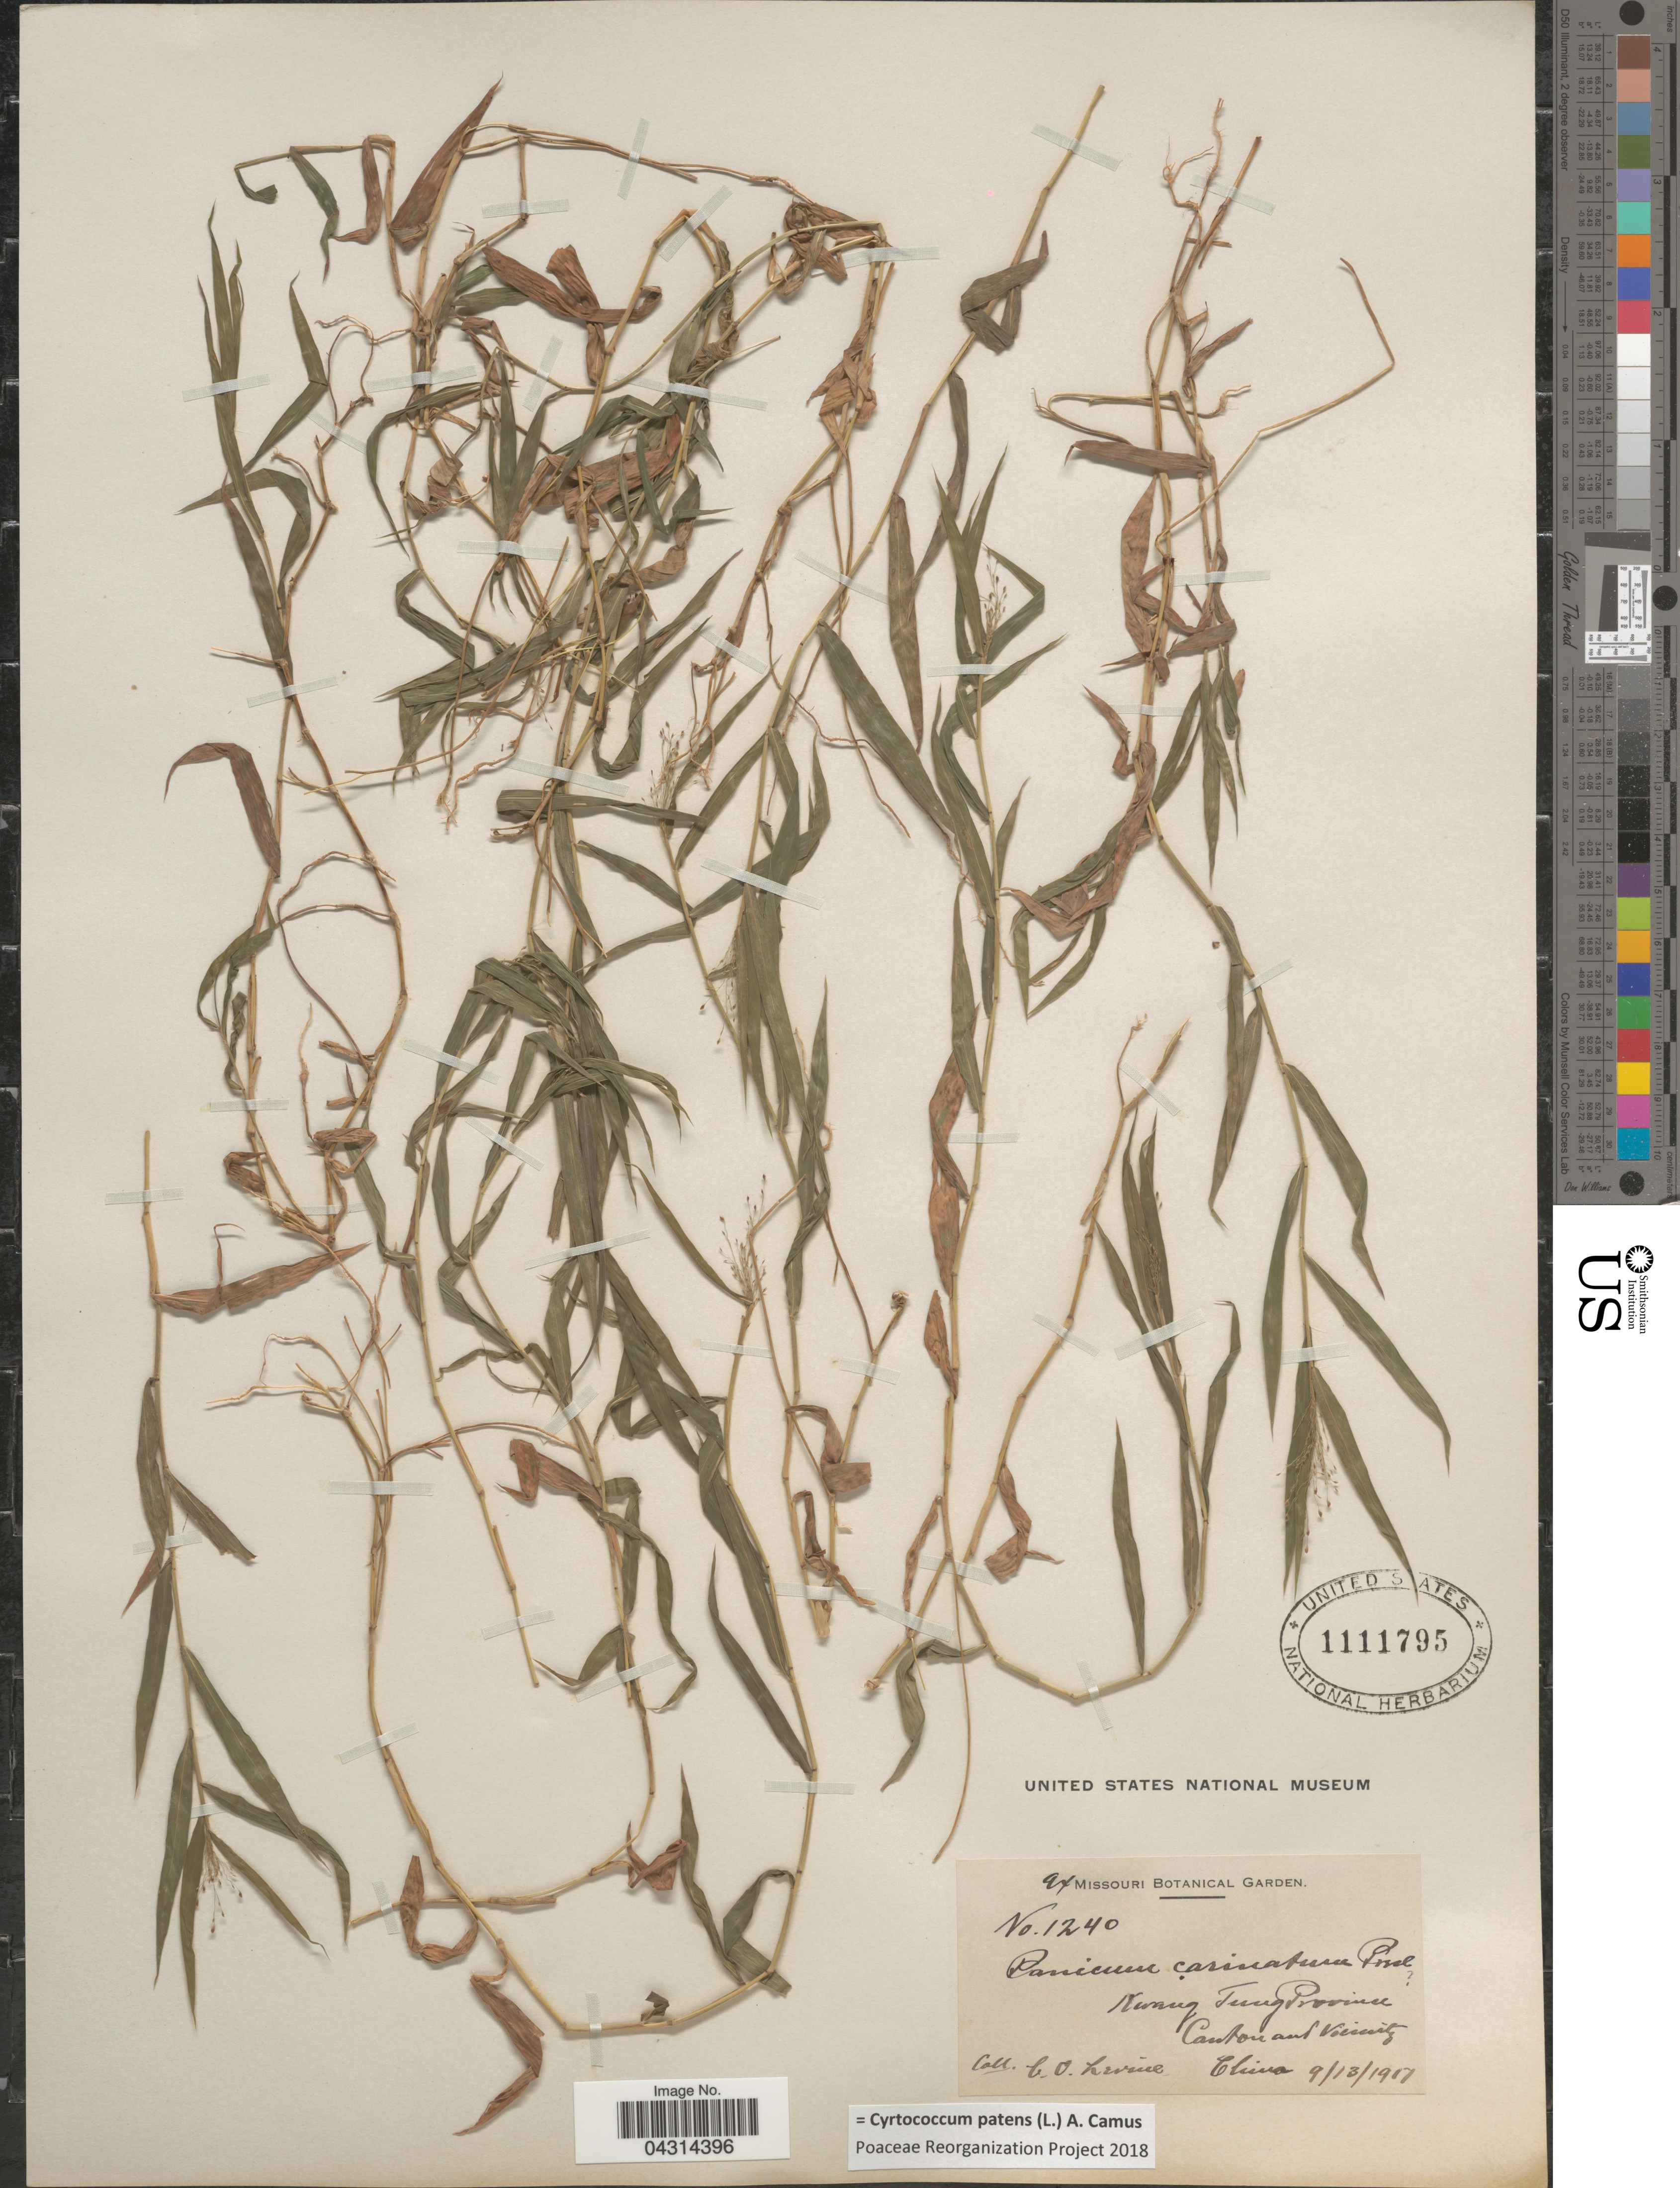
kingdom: Plantae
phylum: Tracheophyta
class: Liliopsida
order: Poales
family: Poaceae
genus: Cyrtococcum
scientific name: Cyrtococcum patens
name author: (L.) A. Camus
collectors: C. O. Levine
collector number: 1240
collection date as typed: Transcribed d/m/y: 13/9/17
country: China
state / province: Guangdong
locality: Kwang Tung Province. Canton And Vicinity.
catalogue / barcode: US 1111795